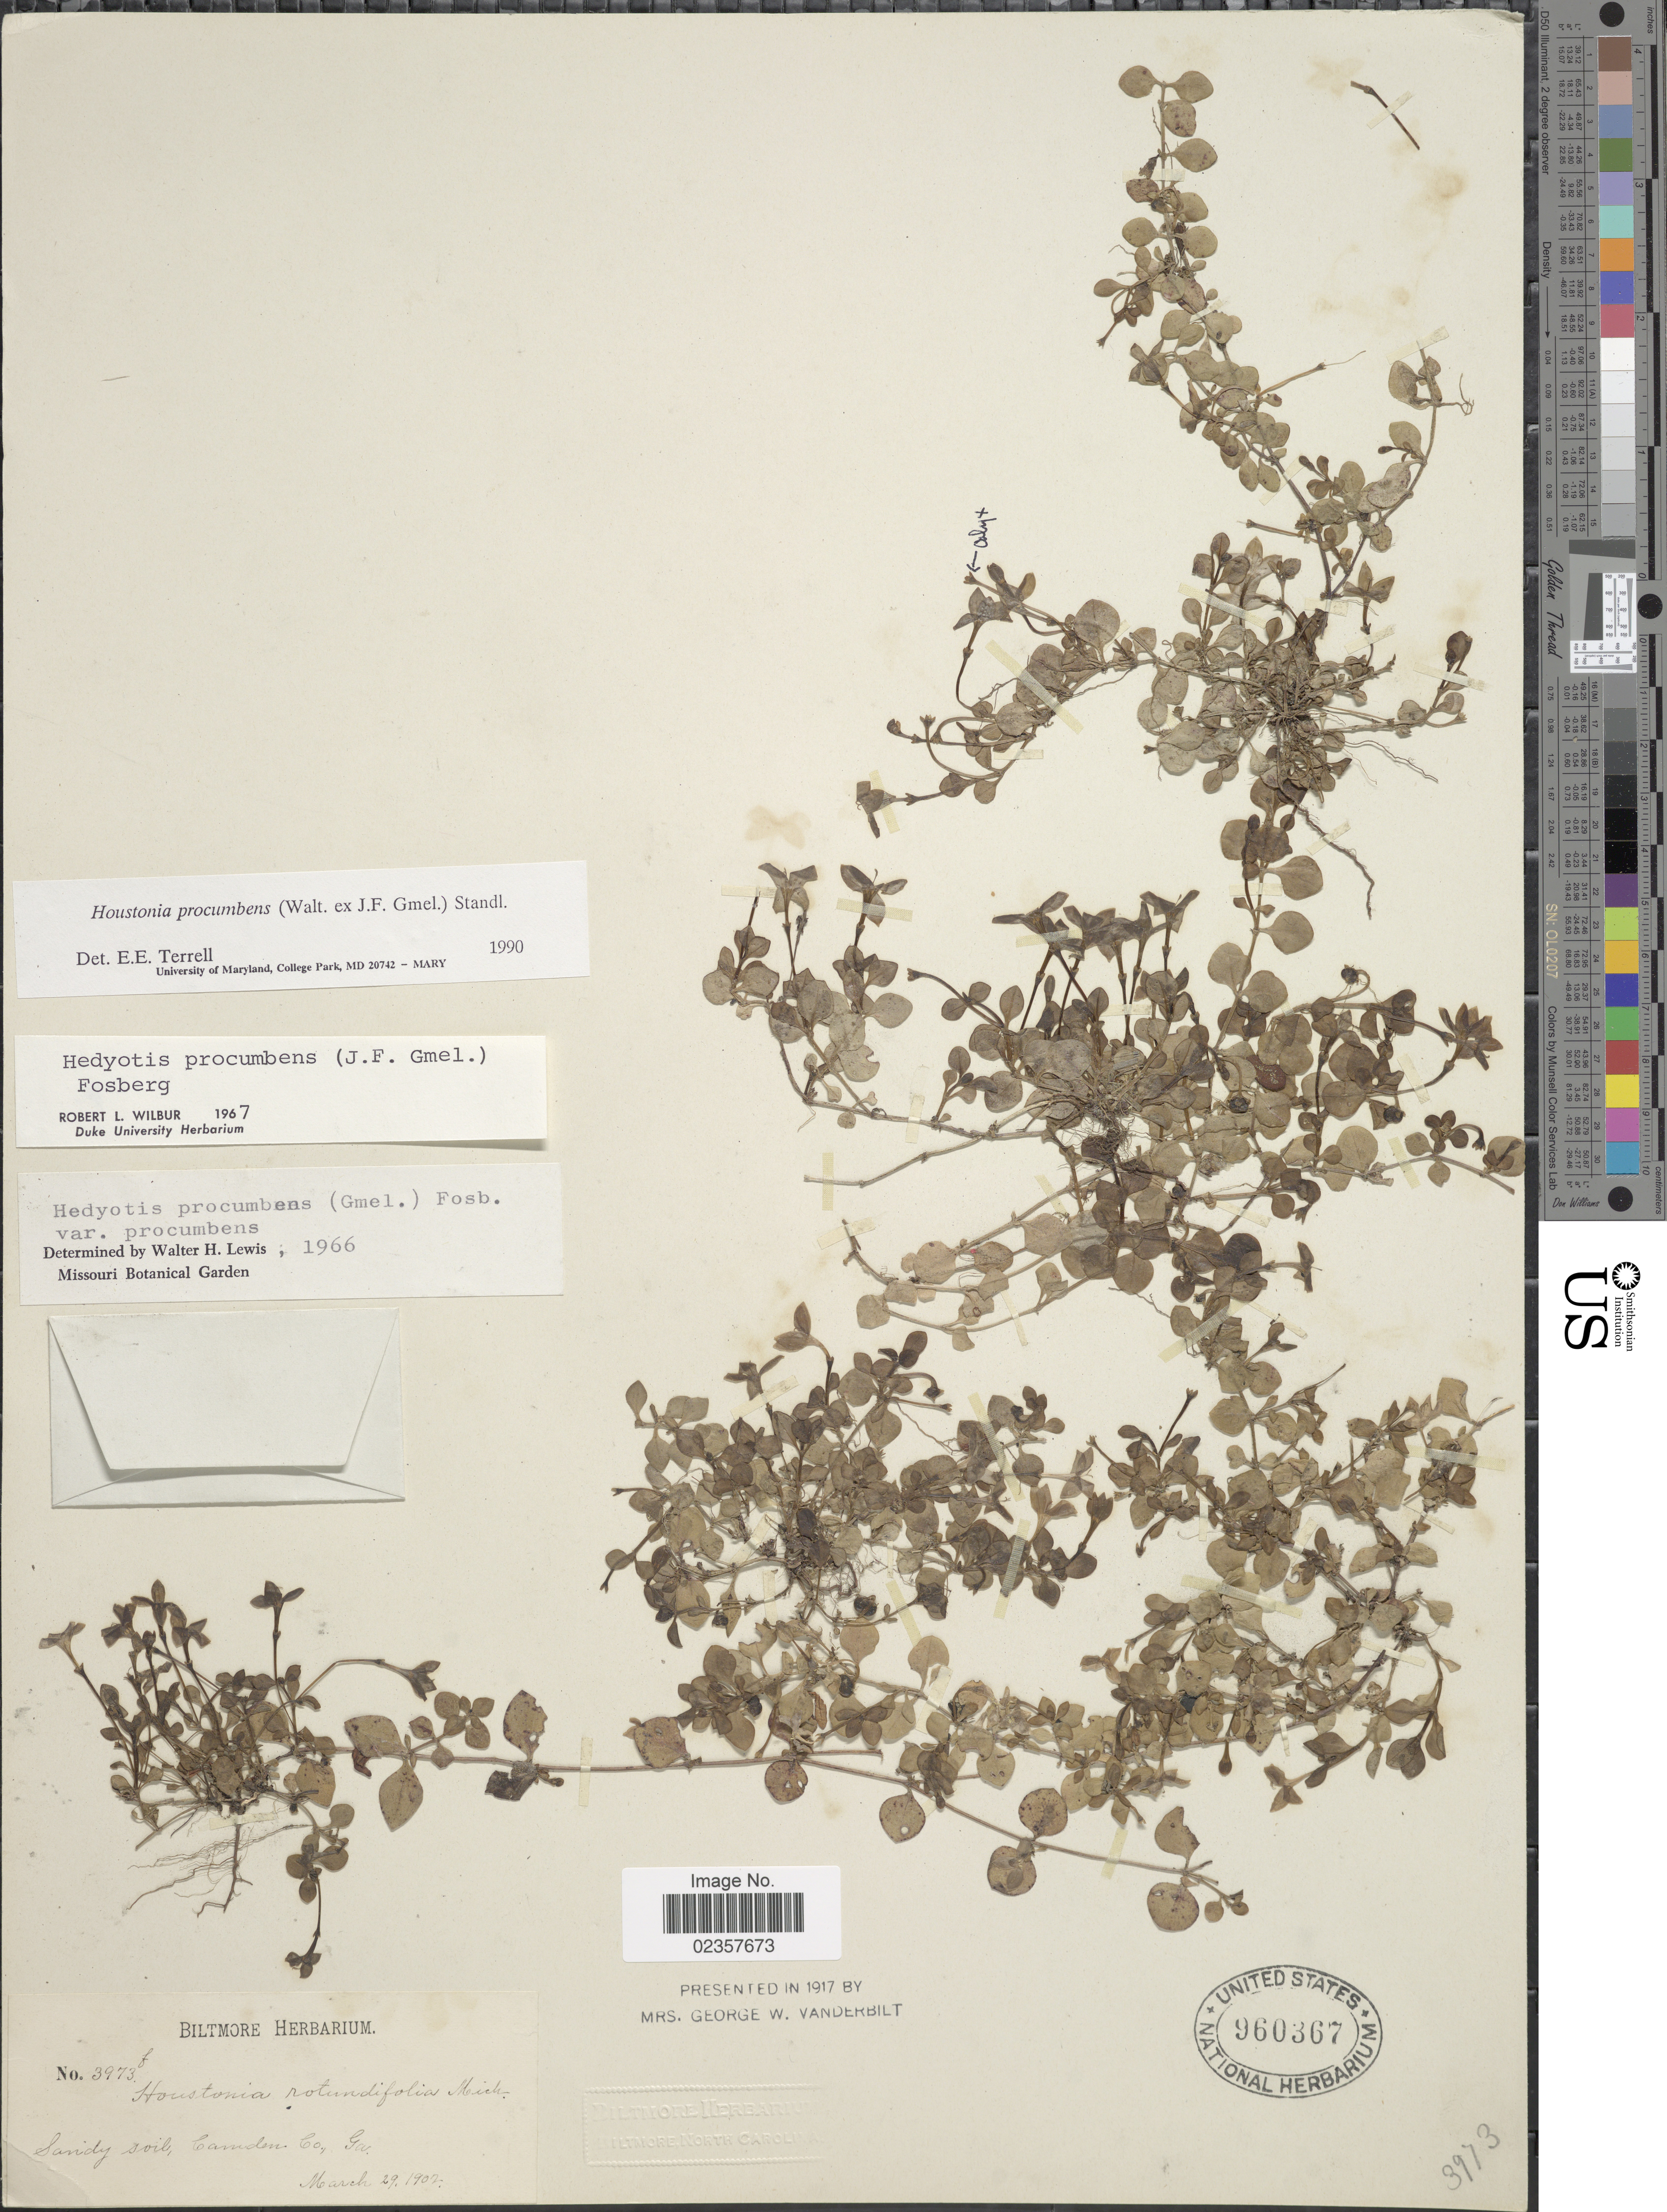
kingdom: Plantae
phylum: Tracheophyta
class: Magnoliopsida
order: Gentianales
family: Rubiaceae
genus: Houstonia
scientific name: Houstonia procumbens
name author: (Walter ex J.F. Gmel.) Standl.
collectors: ex herb. Biltmore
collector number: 3973b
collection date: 1902-03-29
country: United States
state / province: Georgia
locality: Sandy soil, Camden Co., Ga.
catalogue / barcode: US 960367